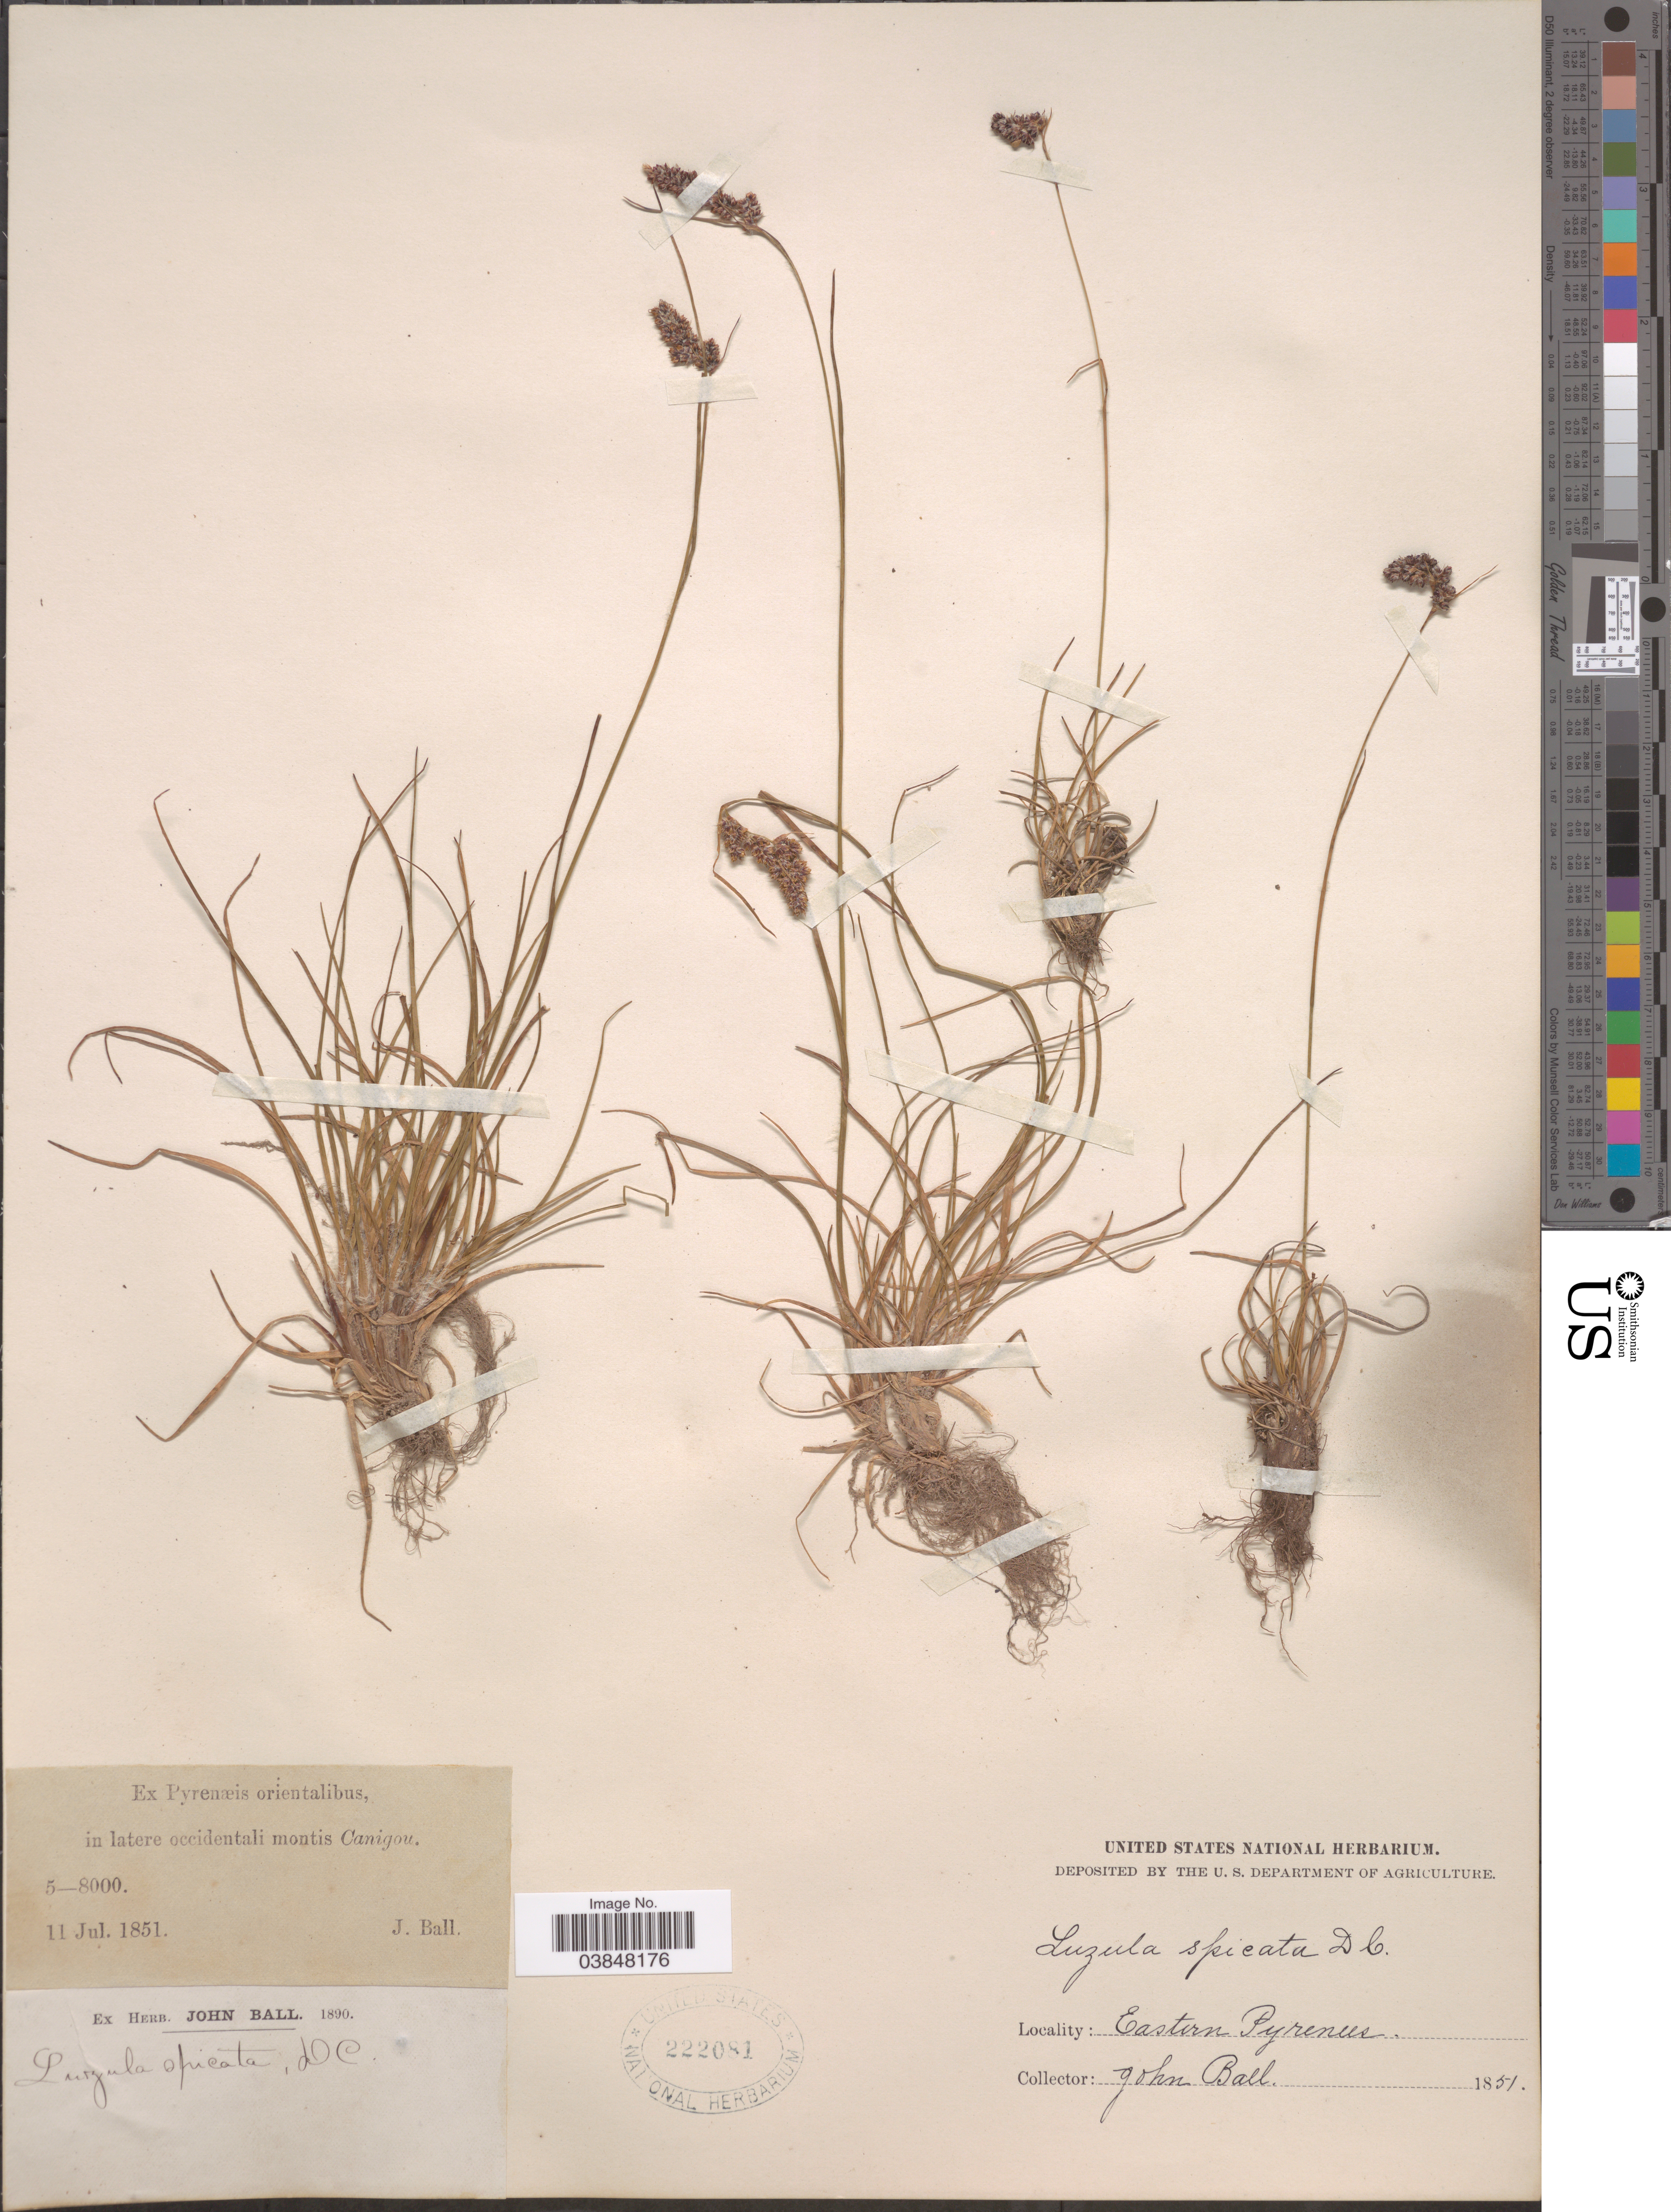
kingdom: Plantae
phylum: Tracheophyta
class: Liliopsida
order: Poales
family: Juncaceae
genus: Luzula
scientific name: Luzula spicata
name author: (L.) DC.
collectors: J. Ball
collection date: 1851-07-11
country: France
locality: Ex Pyrenæis orientalibus, in latere occidentali montis Canigou. Eastern Pyrenees.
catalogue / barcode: US 222081